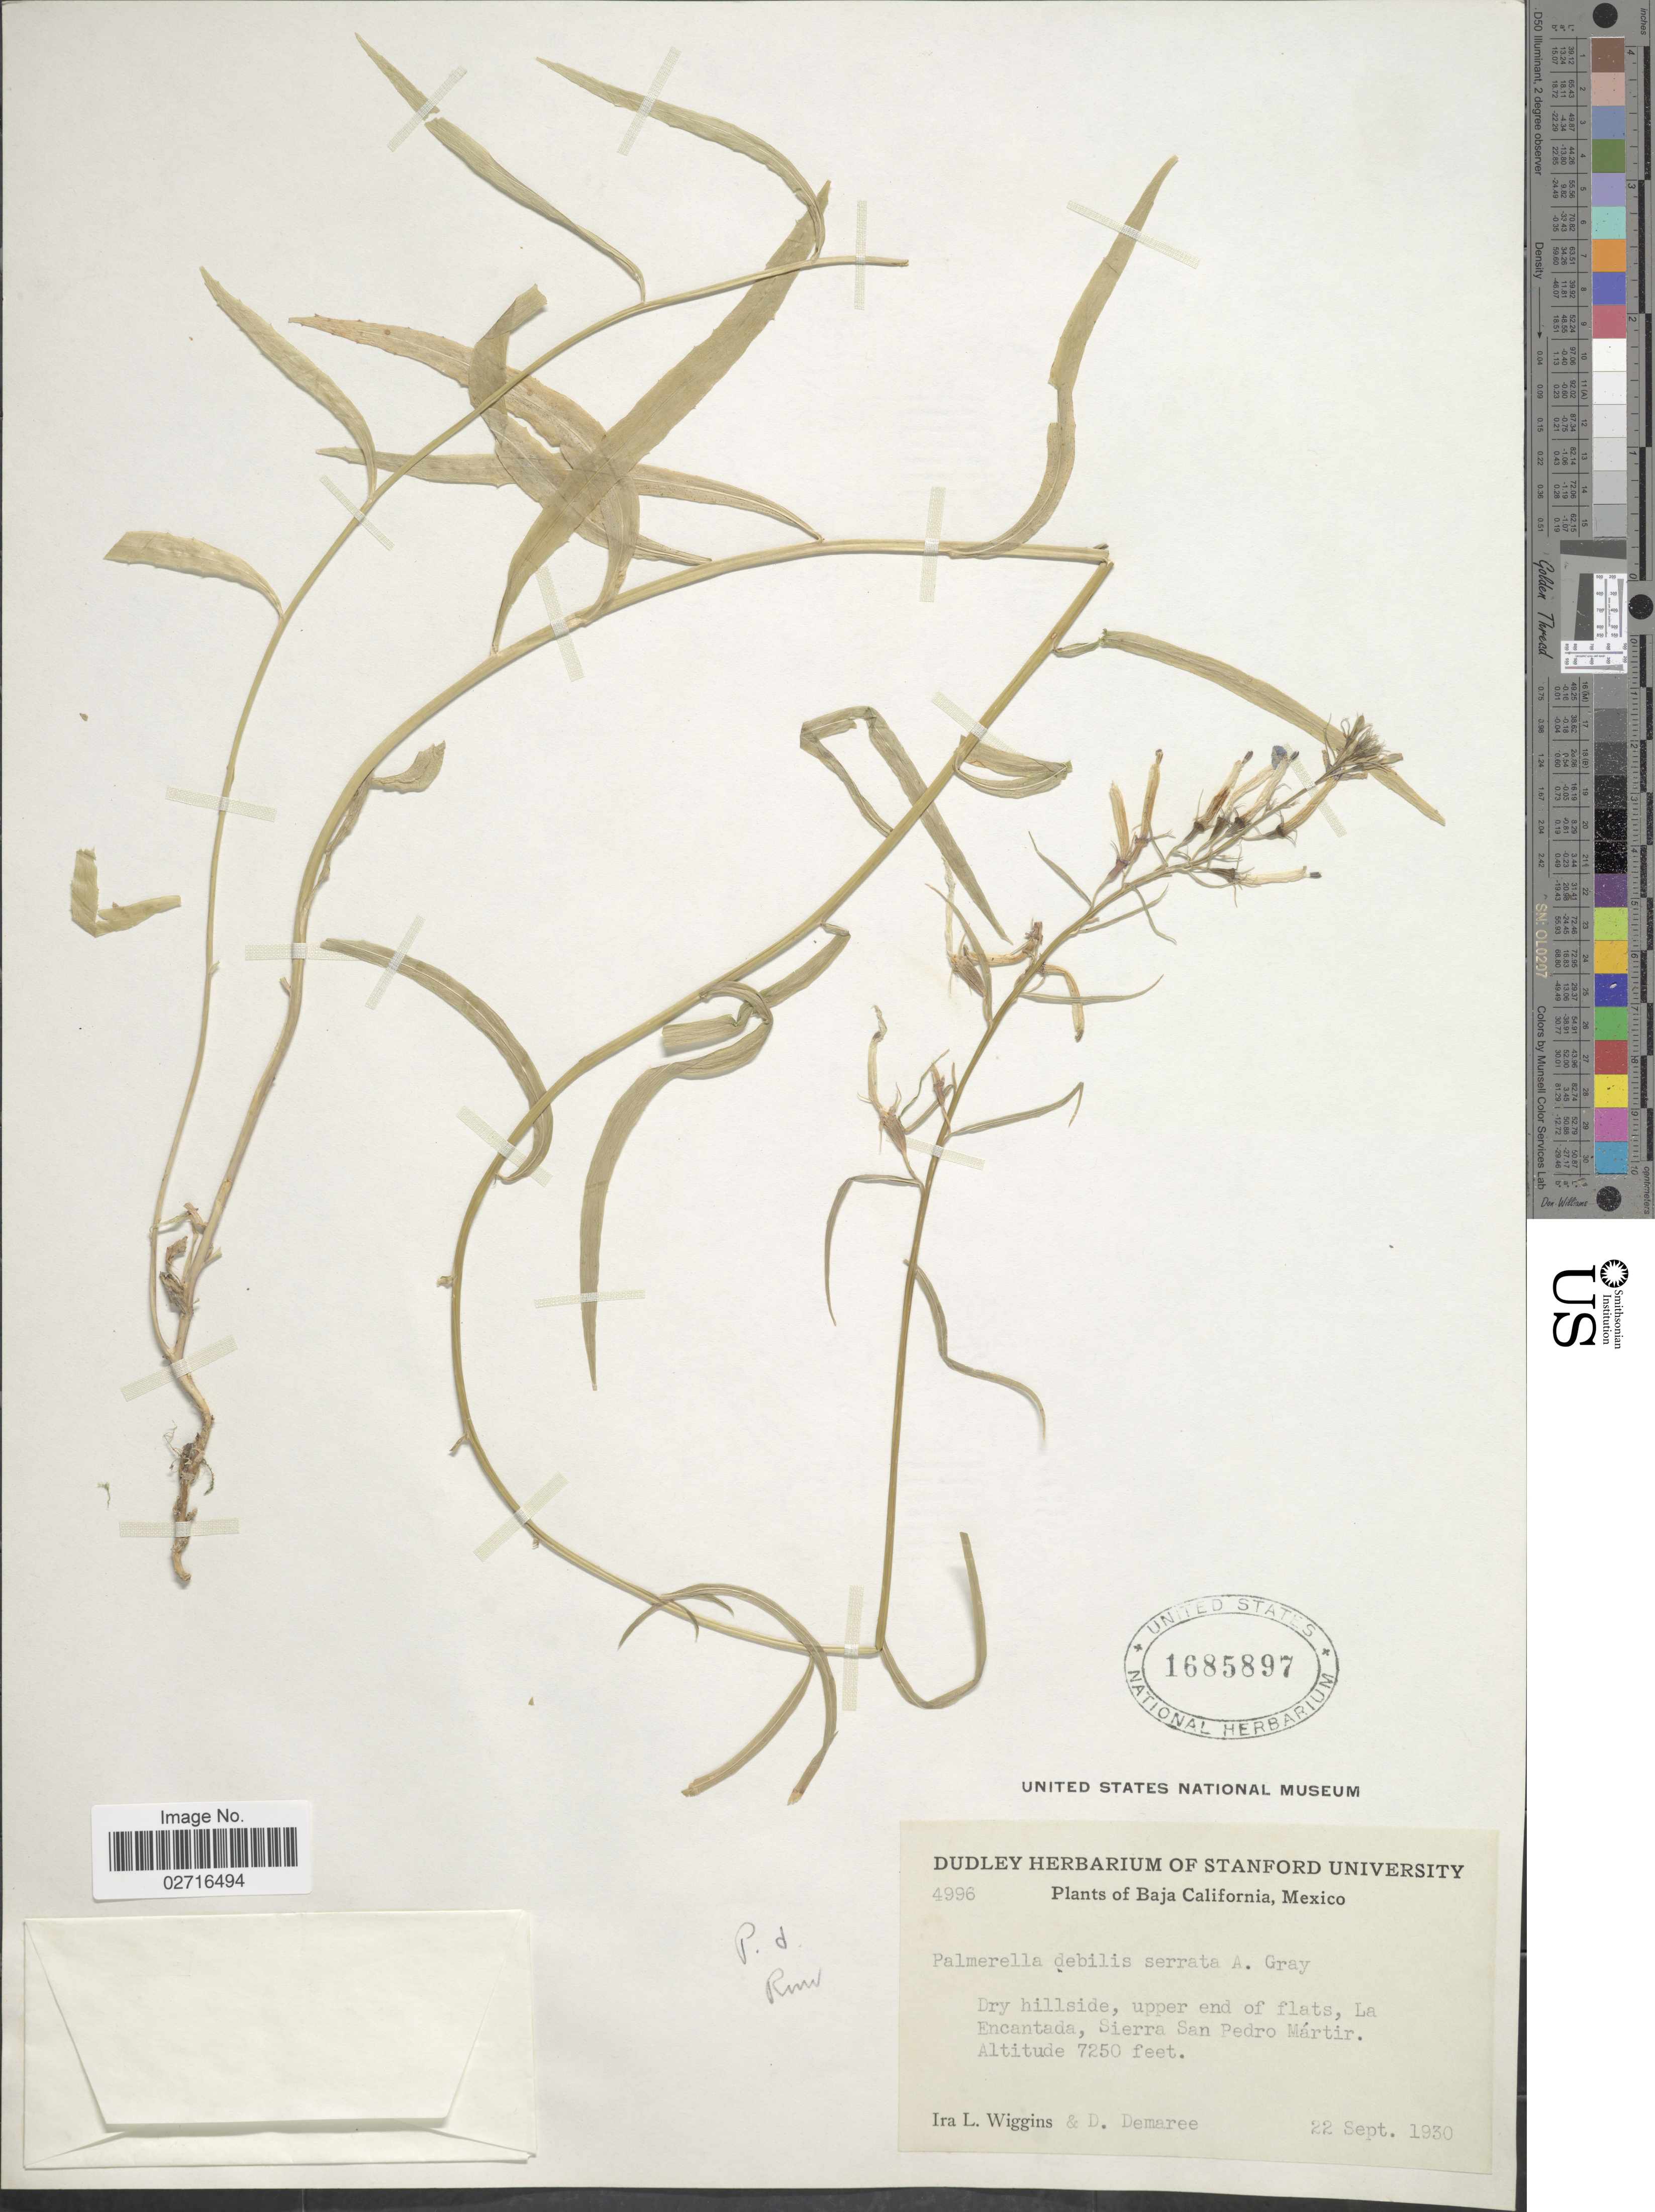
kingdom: Plantae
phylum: Tracheophyta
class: Magnoliopsida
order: Asterales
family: Campanulaceae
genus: Palmerella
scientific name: Palmerella debilis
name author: A. Gray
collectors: I. L. Wiggins & D. Demaree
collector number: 4996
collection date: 1930-09-22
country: Mexico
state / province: Baja California Norte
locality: Dry hillside, upper end of flats, La Encantada, Sierra San Pedro Martir.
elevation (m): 2210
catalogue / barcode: US 1685897